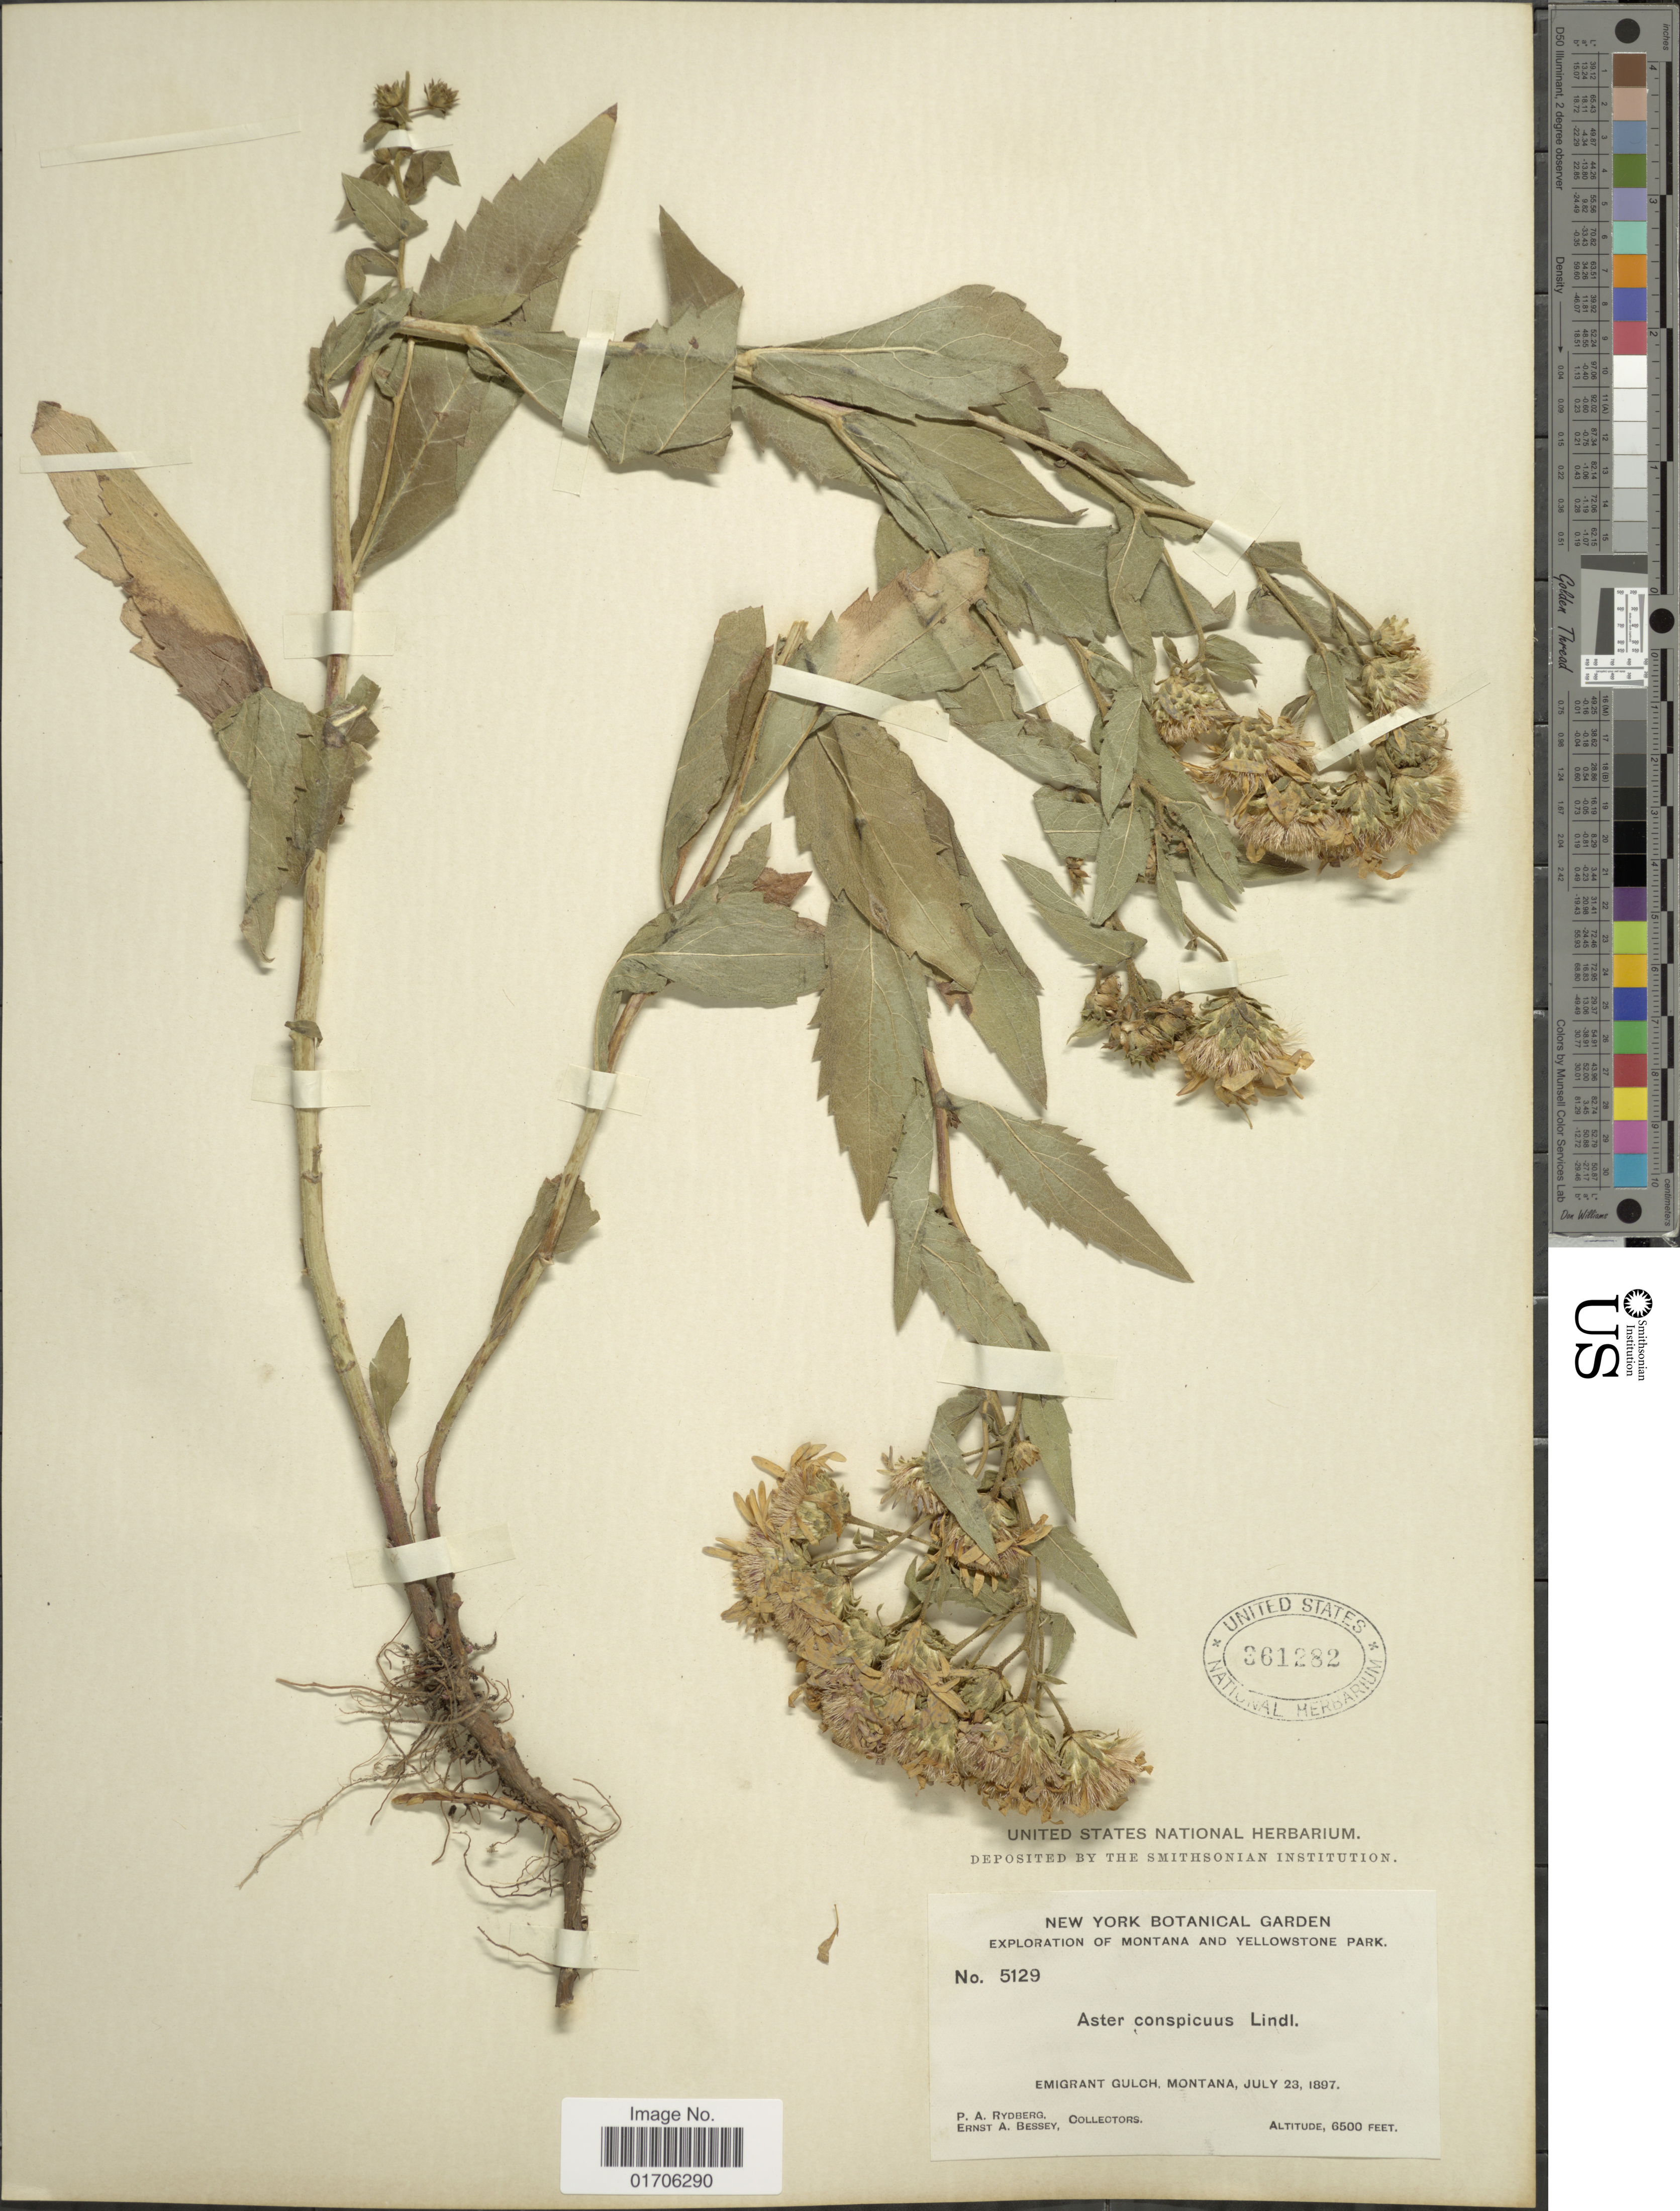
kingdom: Plantae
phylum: Tracheophyta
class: Magnoliopsida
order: Asterales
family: Asteraceae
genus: Eurybia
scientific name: Eurybia conspicua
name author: (Lindl.) G.L. Nesom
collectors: P. A. Rydberg & E. A. Bessey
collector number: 5129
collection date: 1897-07-23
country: United States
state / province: Montana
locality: Montana and Yellowstone Park. Emigrant Gulch, Montana.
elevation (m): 1981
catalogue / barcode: US 361282